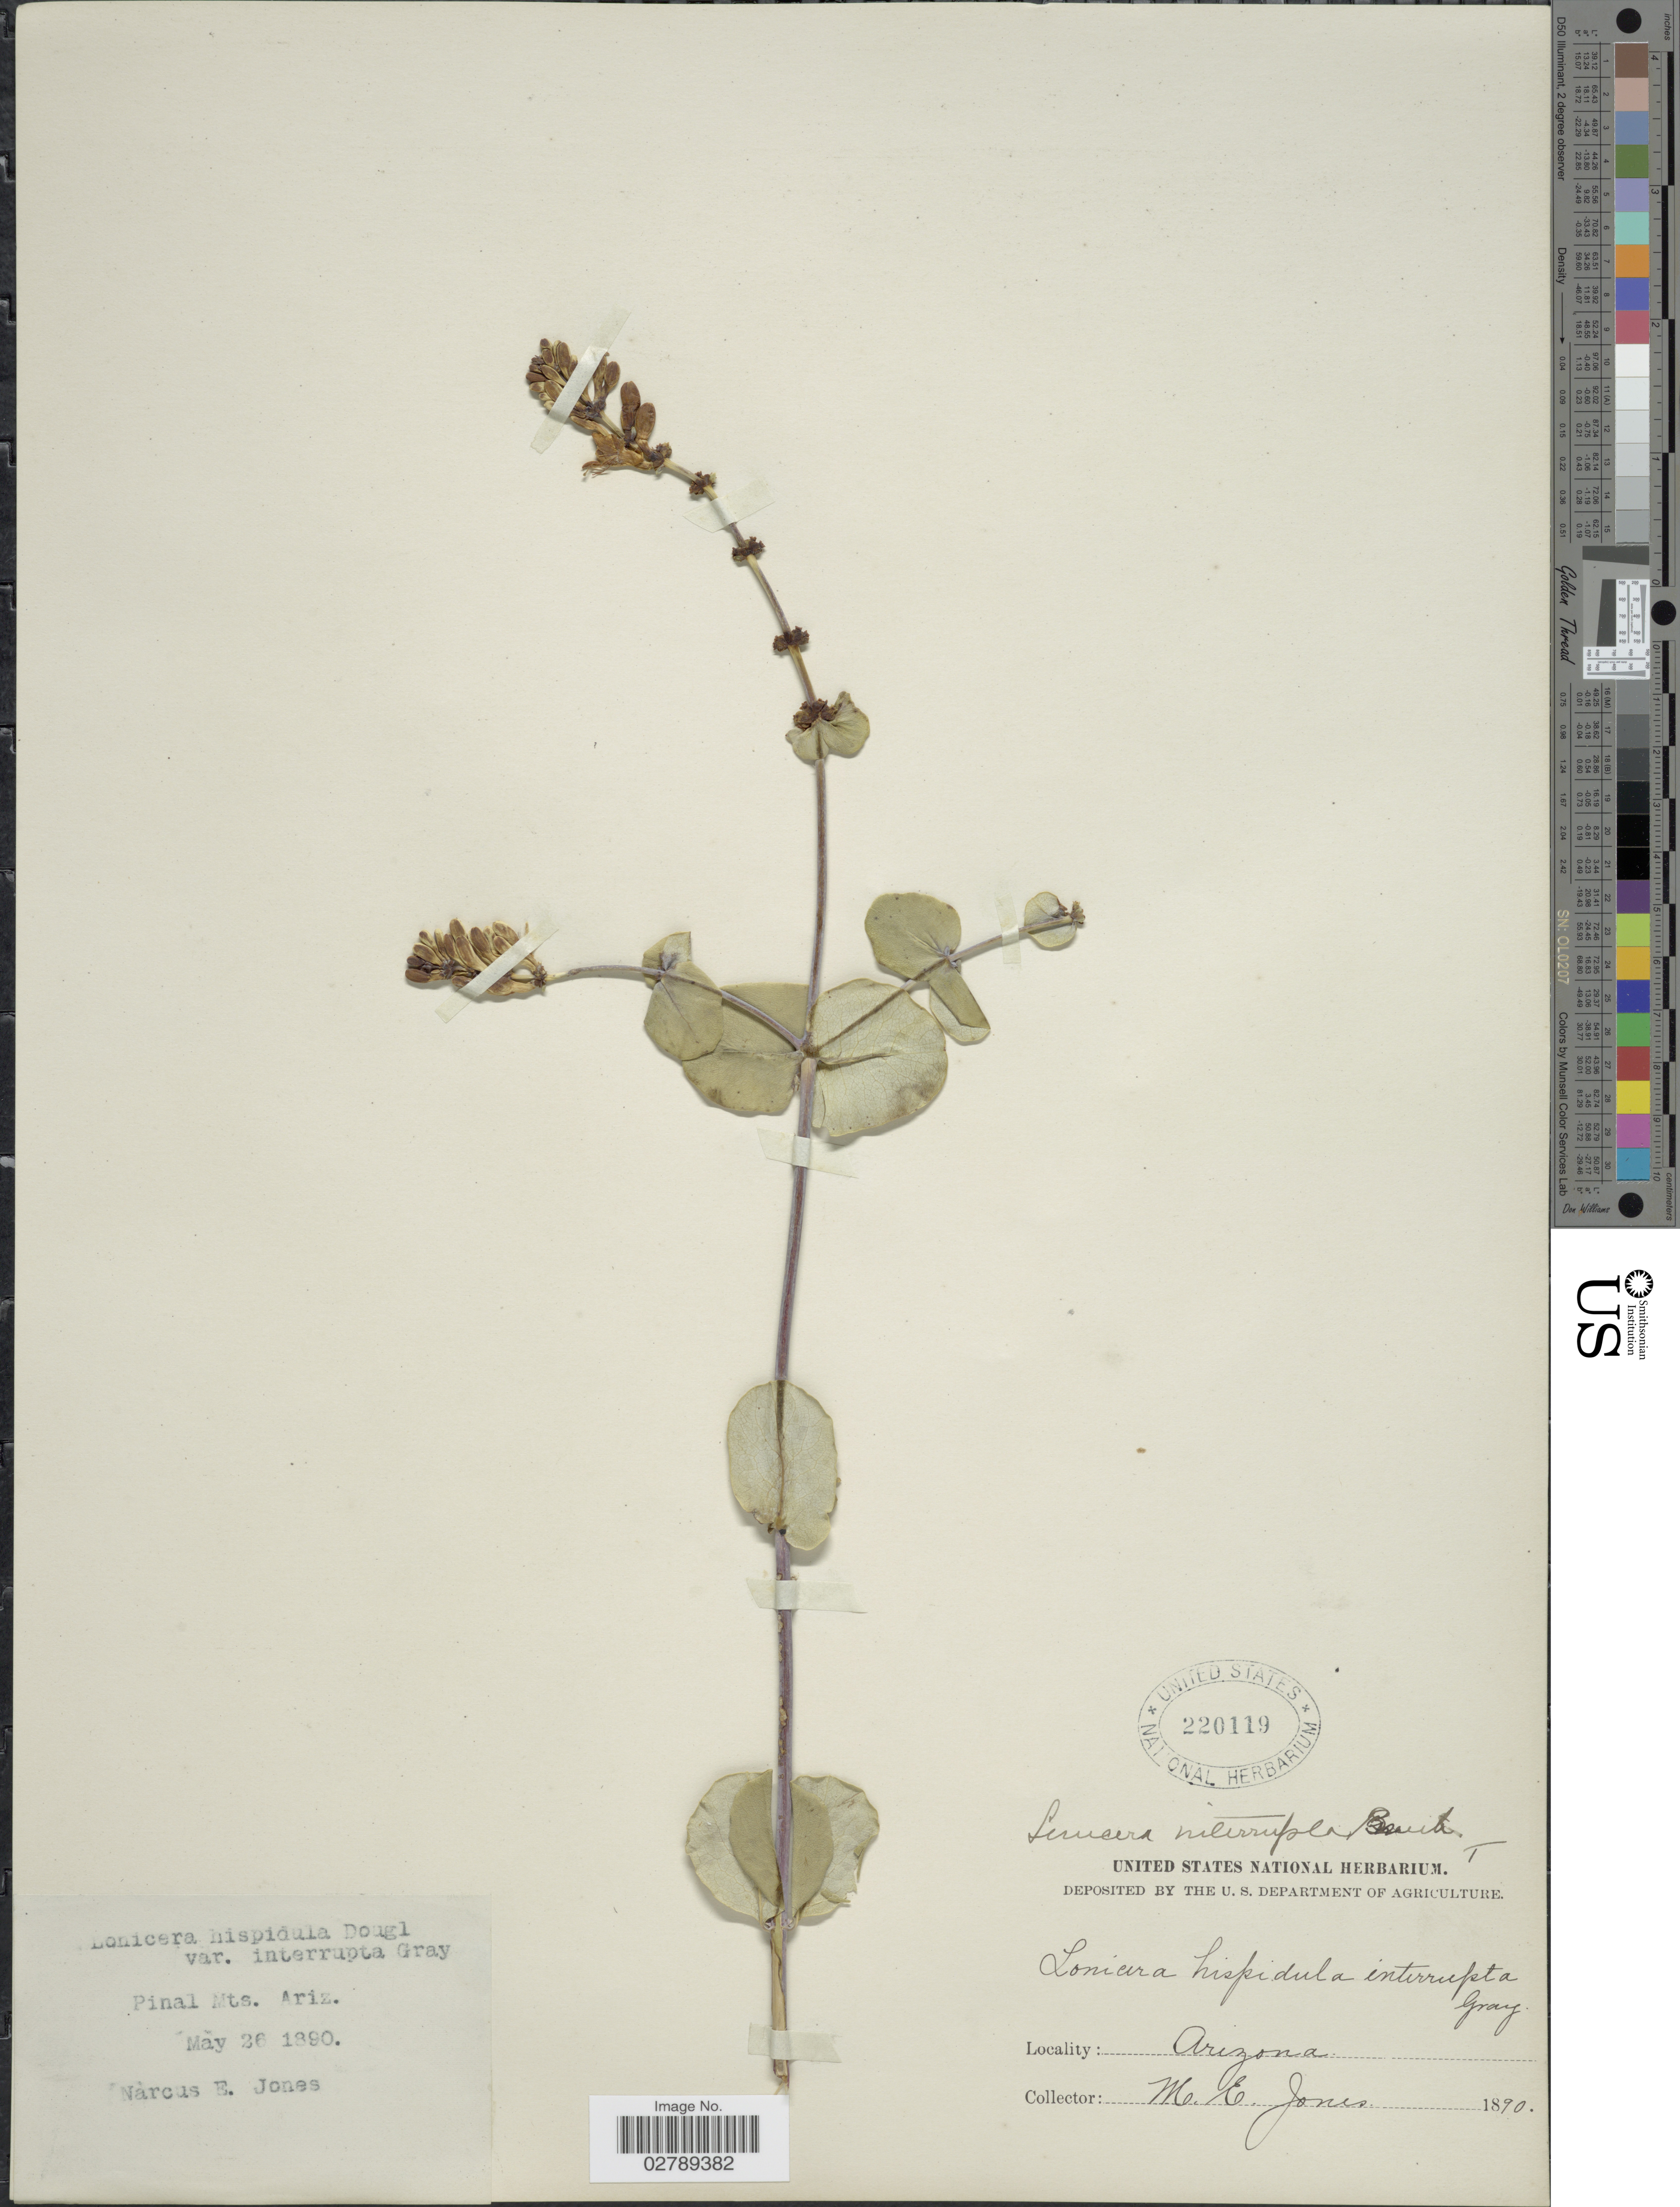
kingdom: Plantae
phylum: Tracheophyta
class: Magnoliopsida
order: Dipsacales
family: Caprifoliaceae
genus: Lonicera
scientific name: Lonicera interrupta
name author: Benth.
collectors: M. E. Jones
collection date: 1890-05-26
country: United States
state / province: Arizona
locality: Pinal Mts.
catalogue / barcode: US 220119